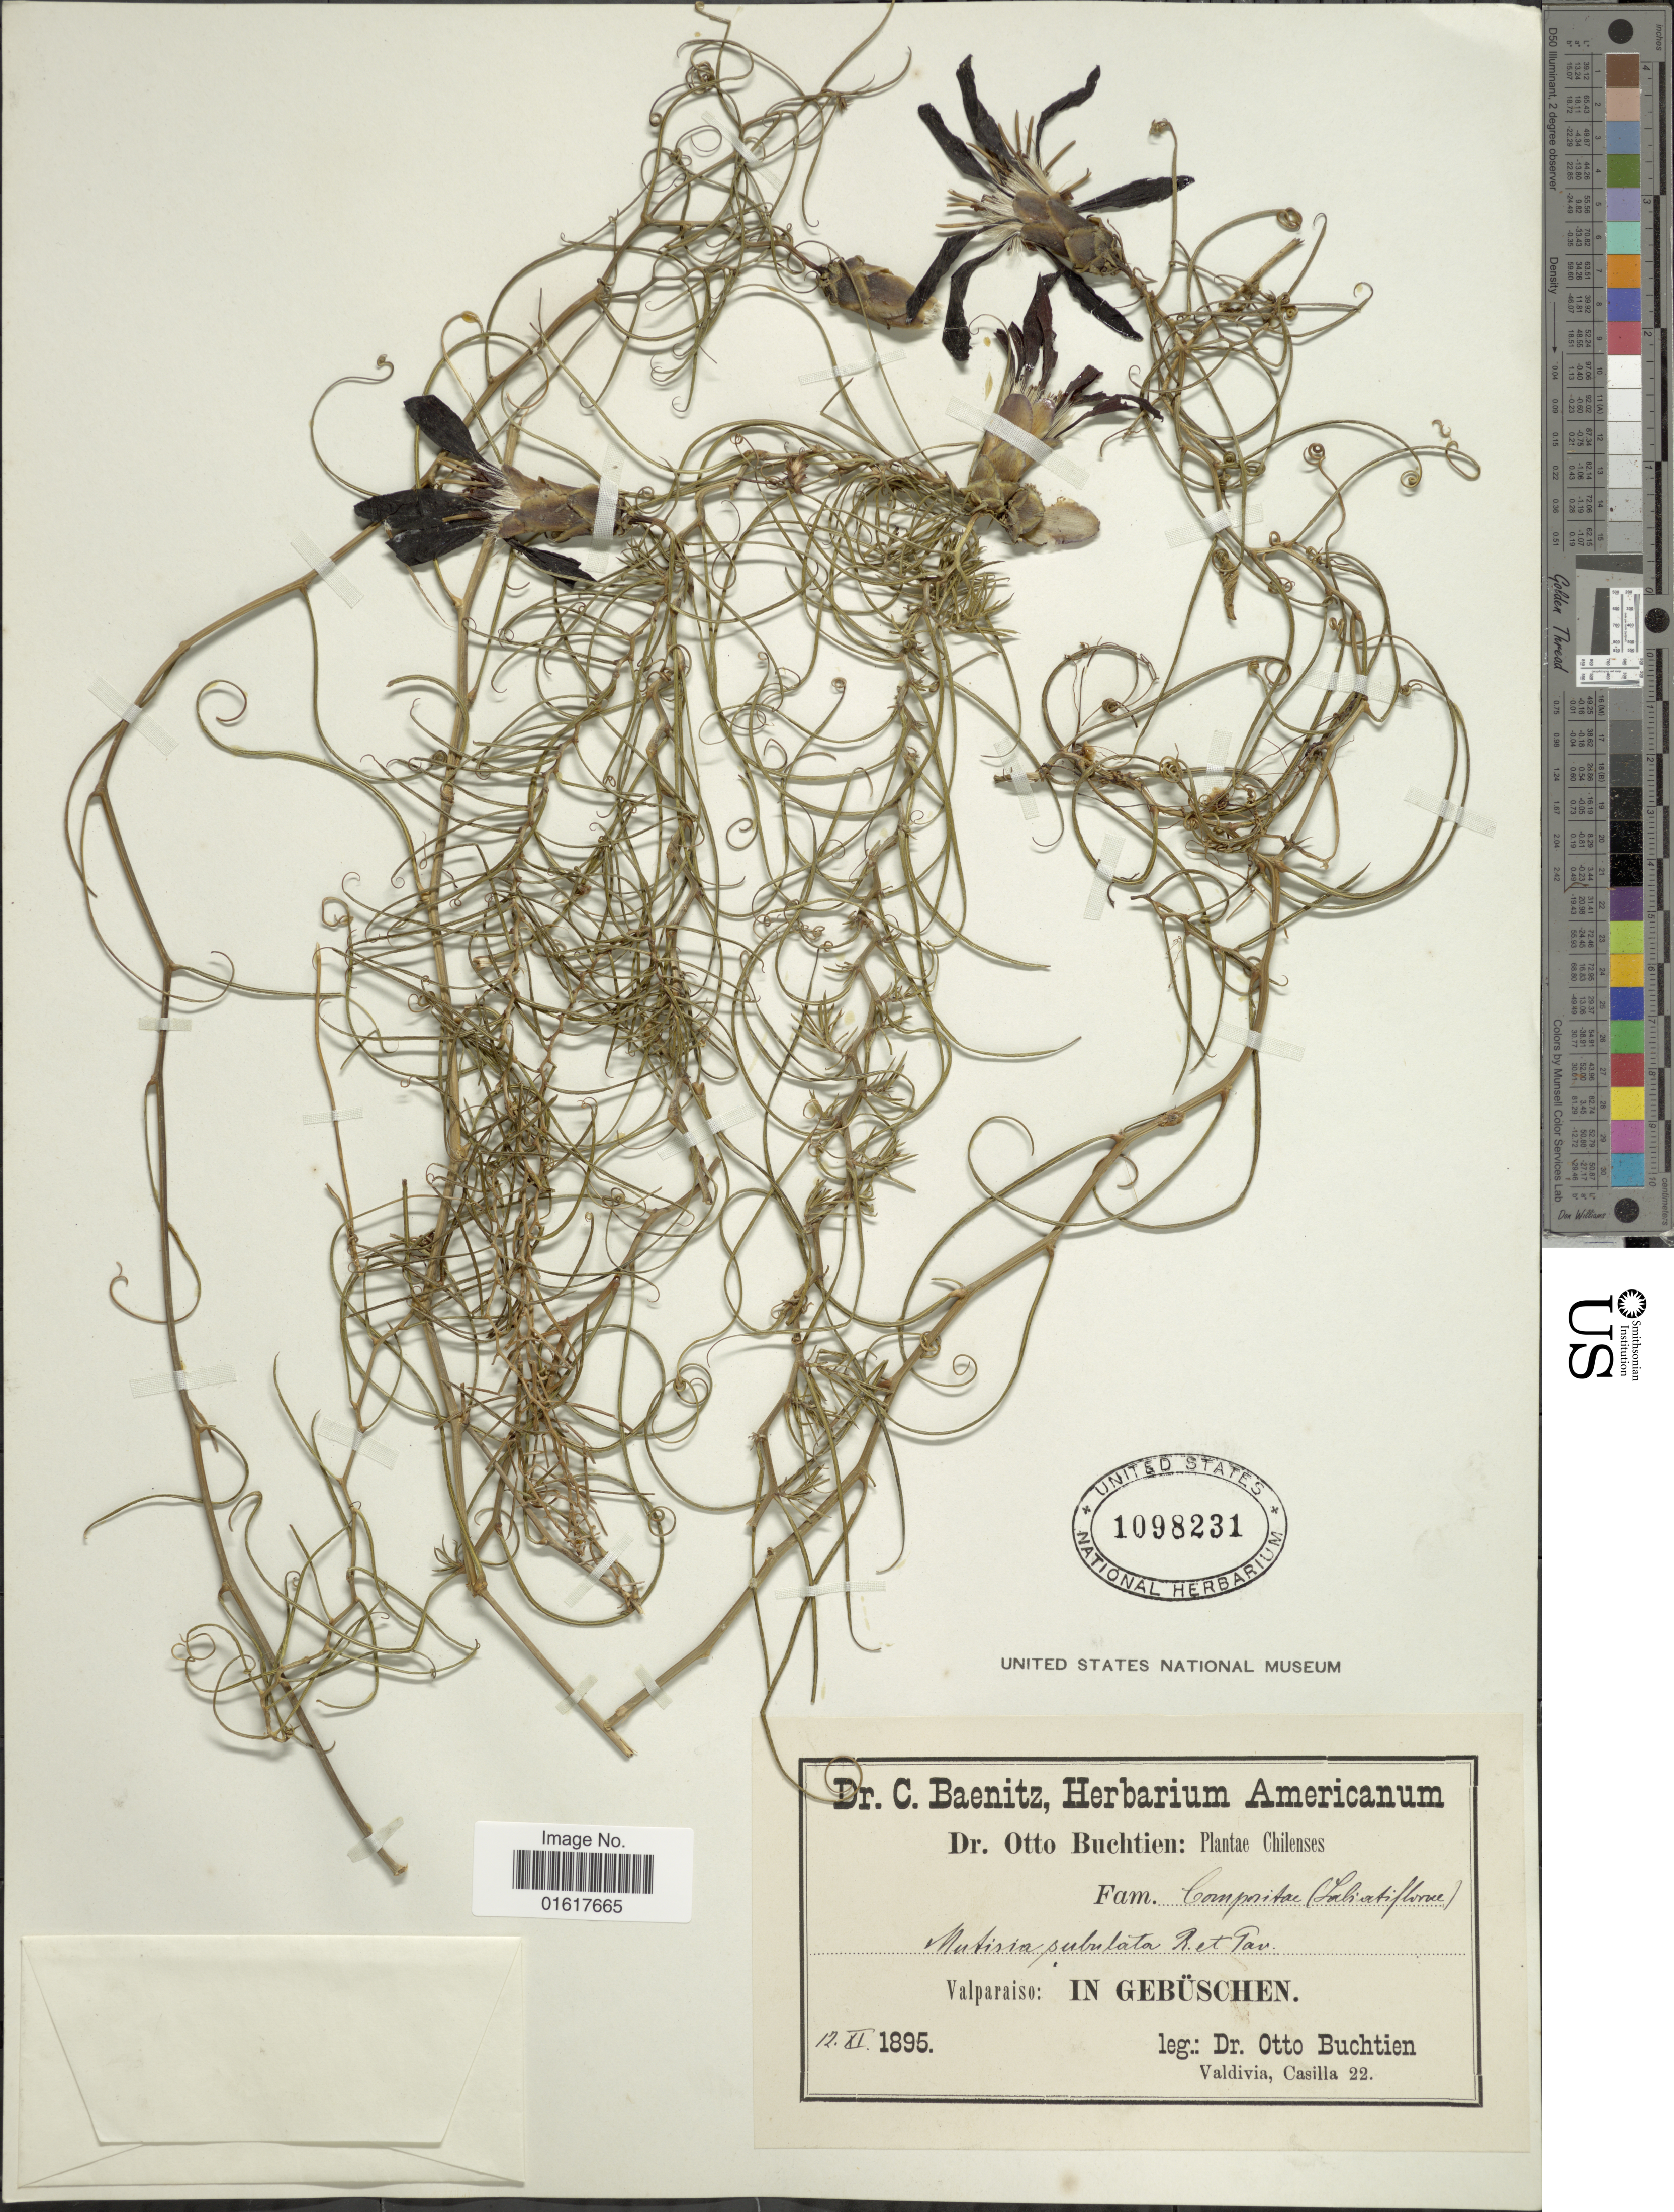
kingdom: Plantae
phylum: Tracheophyta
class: Magnoliopsida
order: Asterales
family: Asteraceae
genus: Mutisia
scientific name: Mutisia subulata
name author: Ruiz & Pav.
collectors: O. Buchtien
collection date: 1895-11-12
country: Chile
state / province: Valparaíso (V)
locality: Valparaiso: In Gebüschen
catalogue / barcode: US 1098231